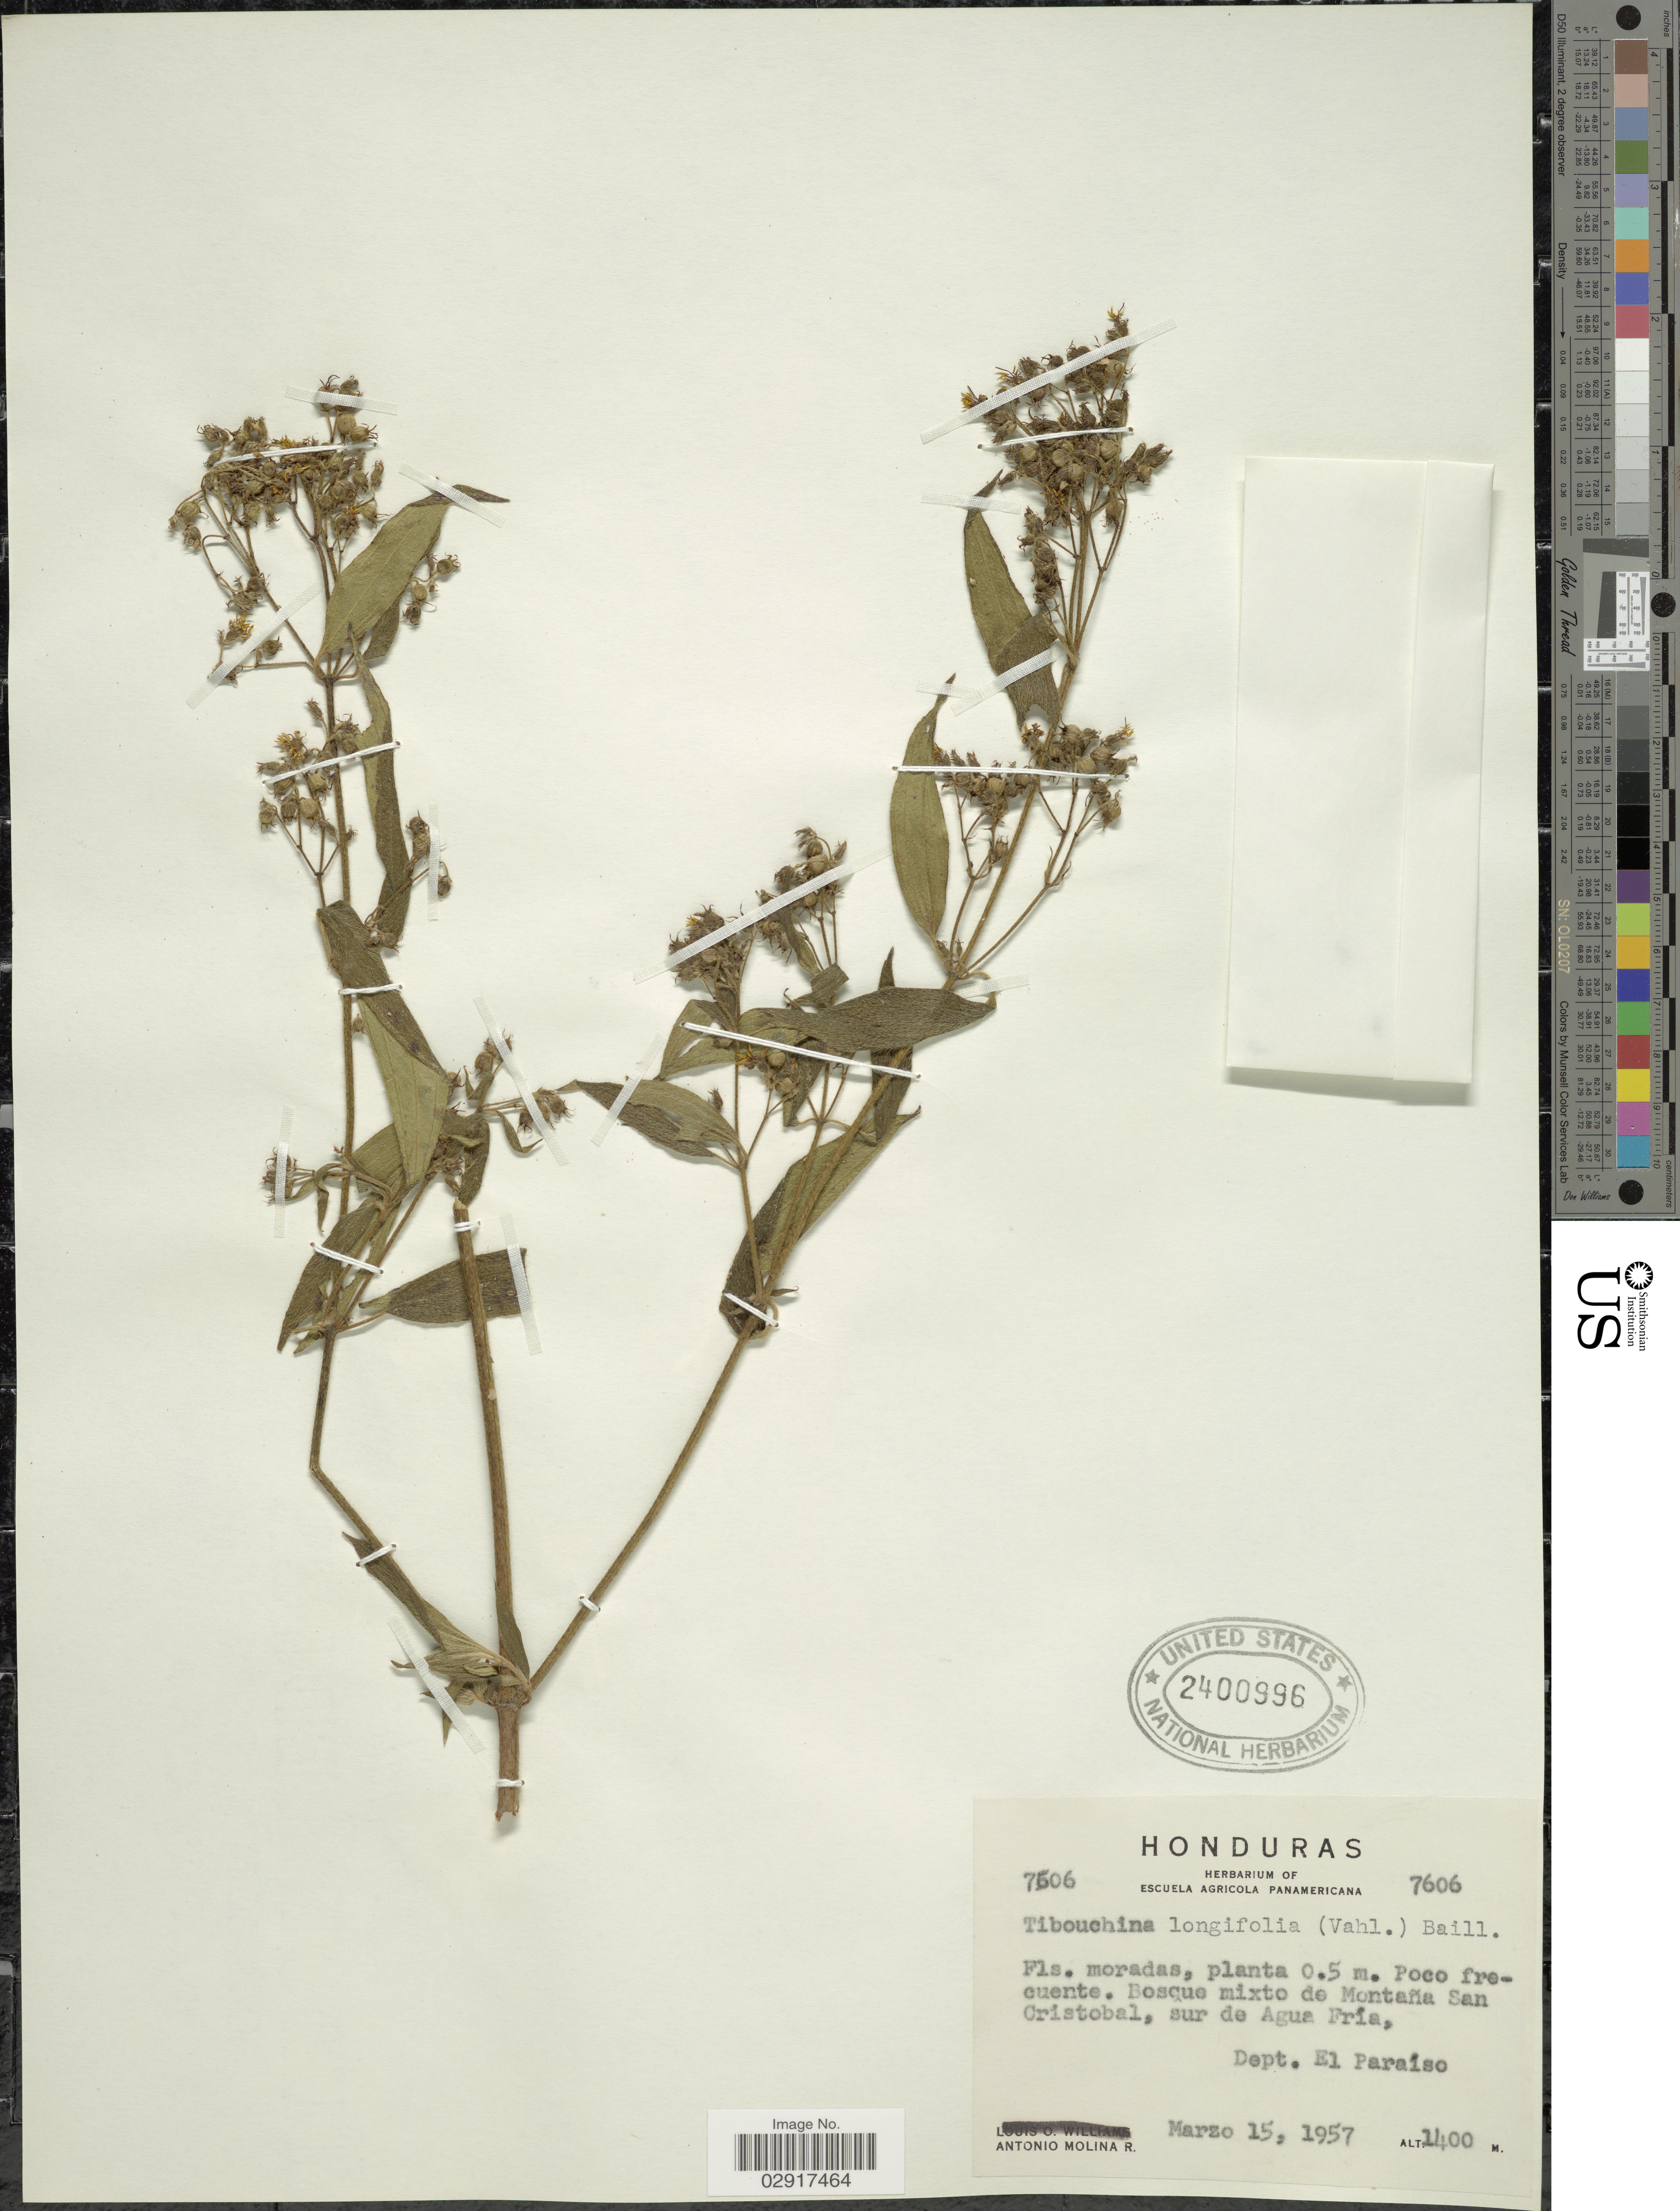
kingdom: Plantae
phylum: Tracheophyta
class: Magnoliopsida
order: Myrtales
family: Melastomataceae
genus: Chaetogastra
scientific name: Chaetogastra longifolia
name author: (Vahl) DC.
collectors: A. Molina R.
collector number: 7606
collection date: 1957-03-15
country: Honduras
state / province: El Paraíso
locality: Bosque mixto de Montaña San Cristobal, sur de Agua Fría, Dept. El Paraiso.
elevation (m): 1400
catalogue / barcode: US 2400996